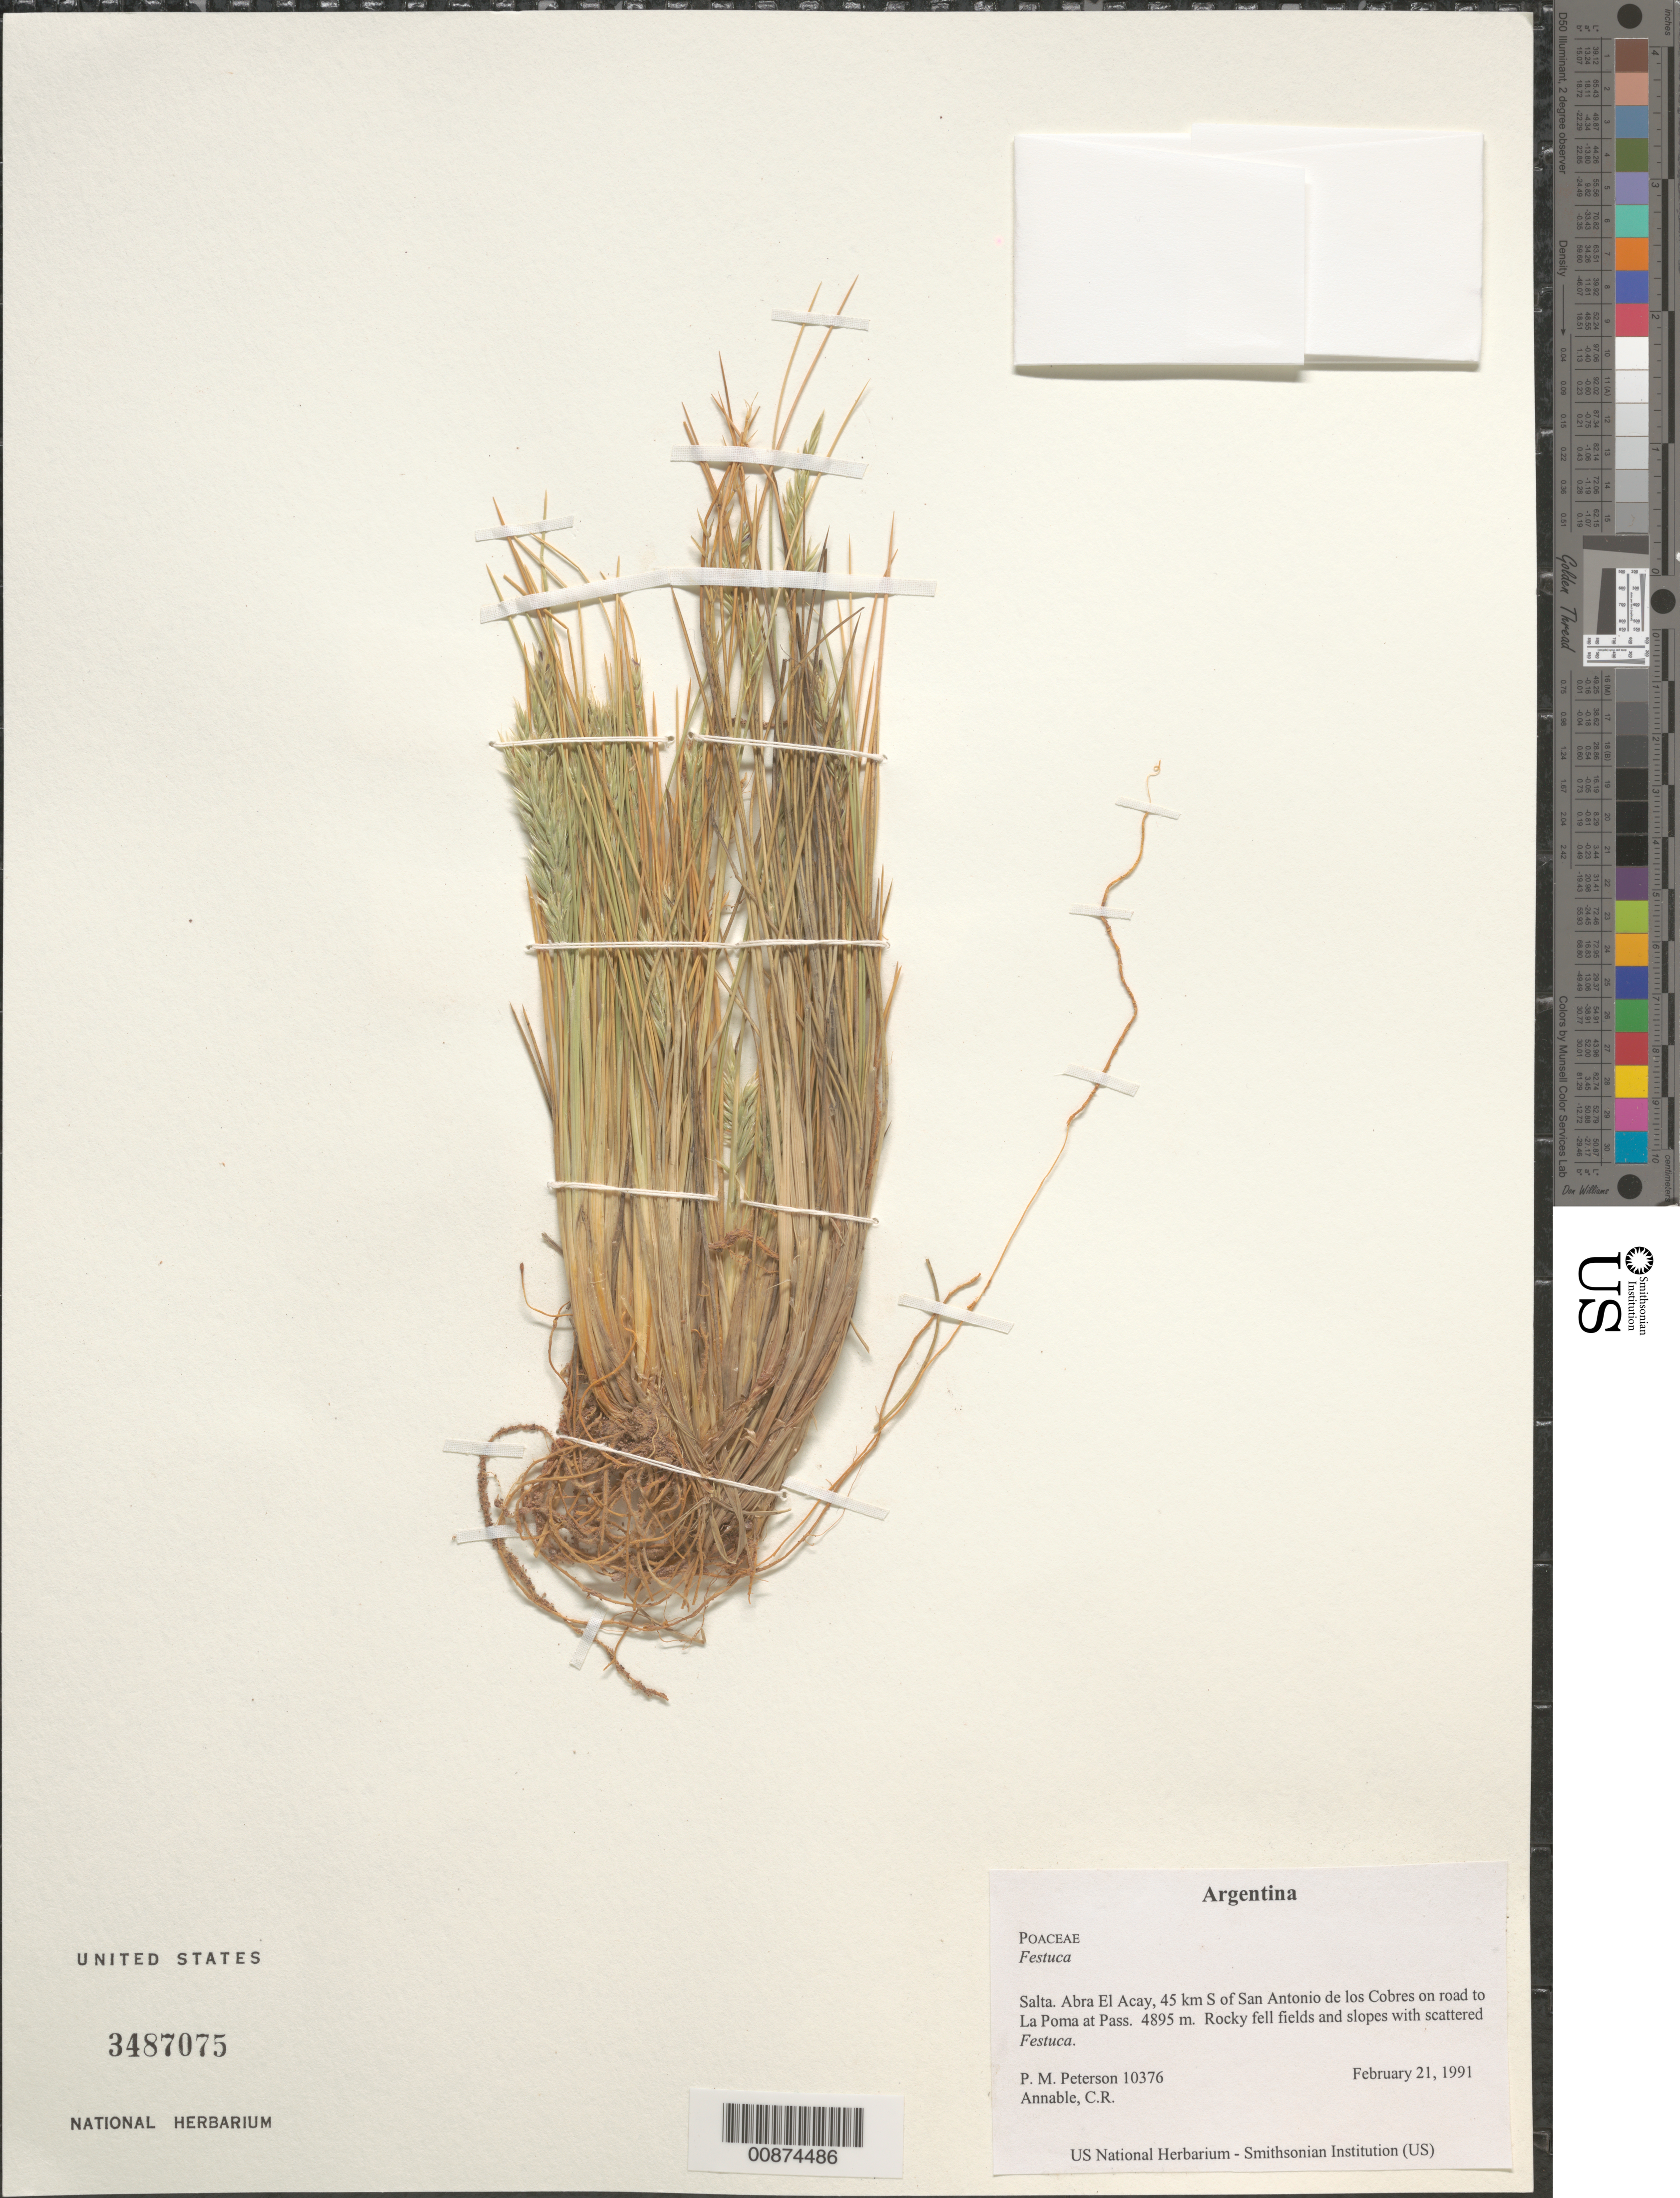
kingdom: Plantae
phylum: Tracheophyta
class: Liliopsida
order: Poales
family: Poaceae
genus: Festuca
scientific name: Festuca sp.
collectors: P. M. Peterson & C. R. Annable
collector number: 10376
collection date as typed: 21 Feb 1991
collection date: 1991-02-21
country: Argentina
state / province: Salta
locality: Abra El Acay, 45 km S of San Antonio de los Cobres on road to La Poma at Pass.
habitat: Rocky fell fields and slopes with scattered Festuca.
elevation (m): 4895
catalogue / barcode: US 3487075